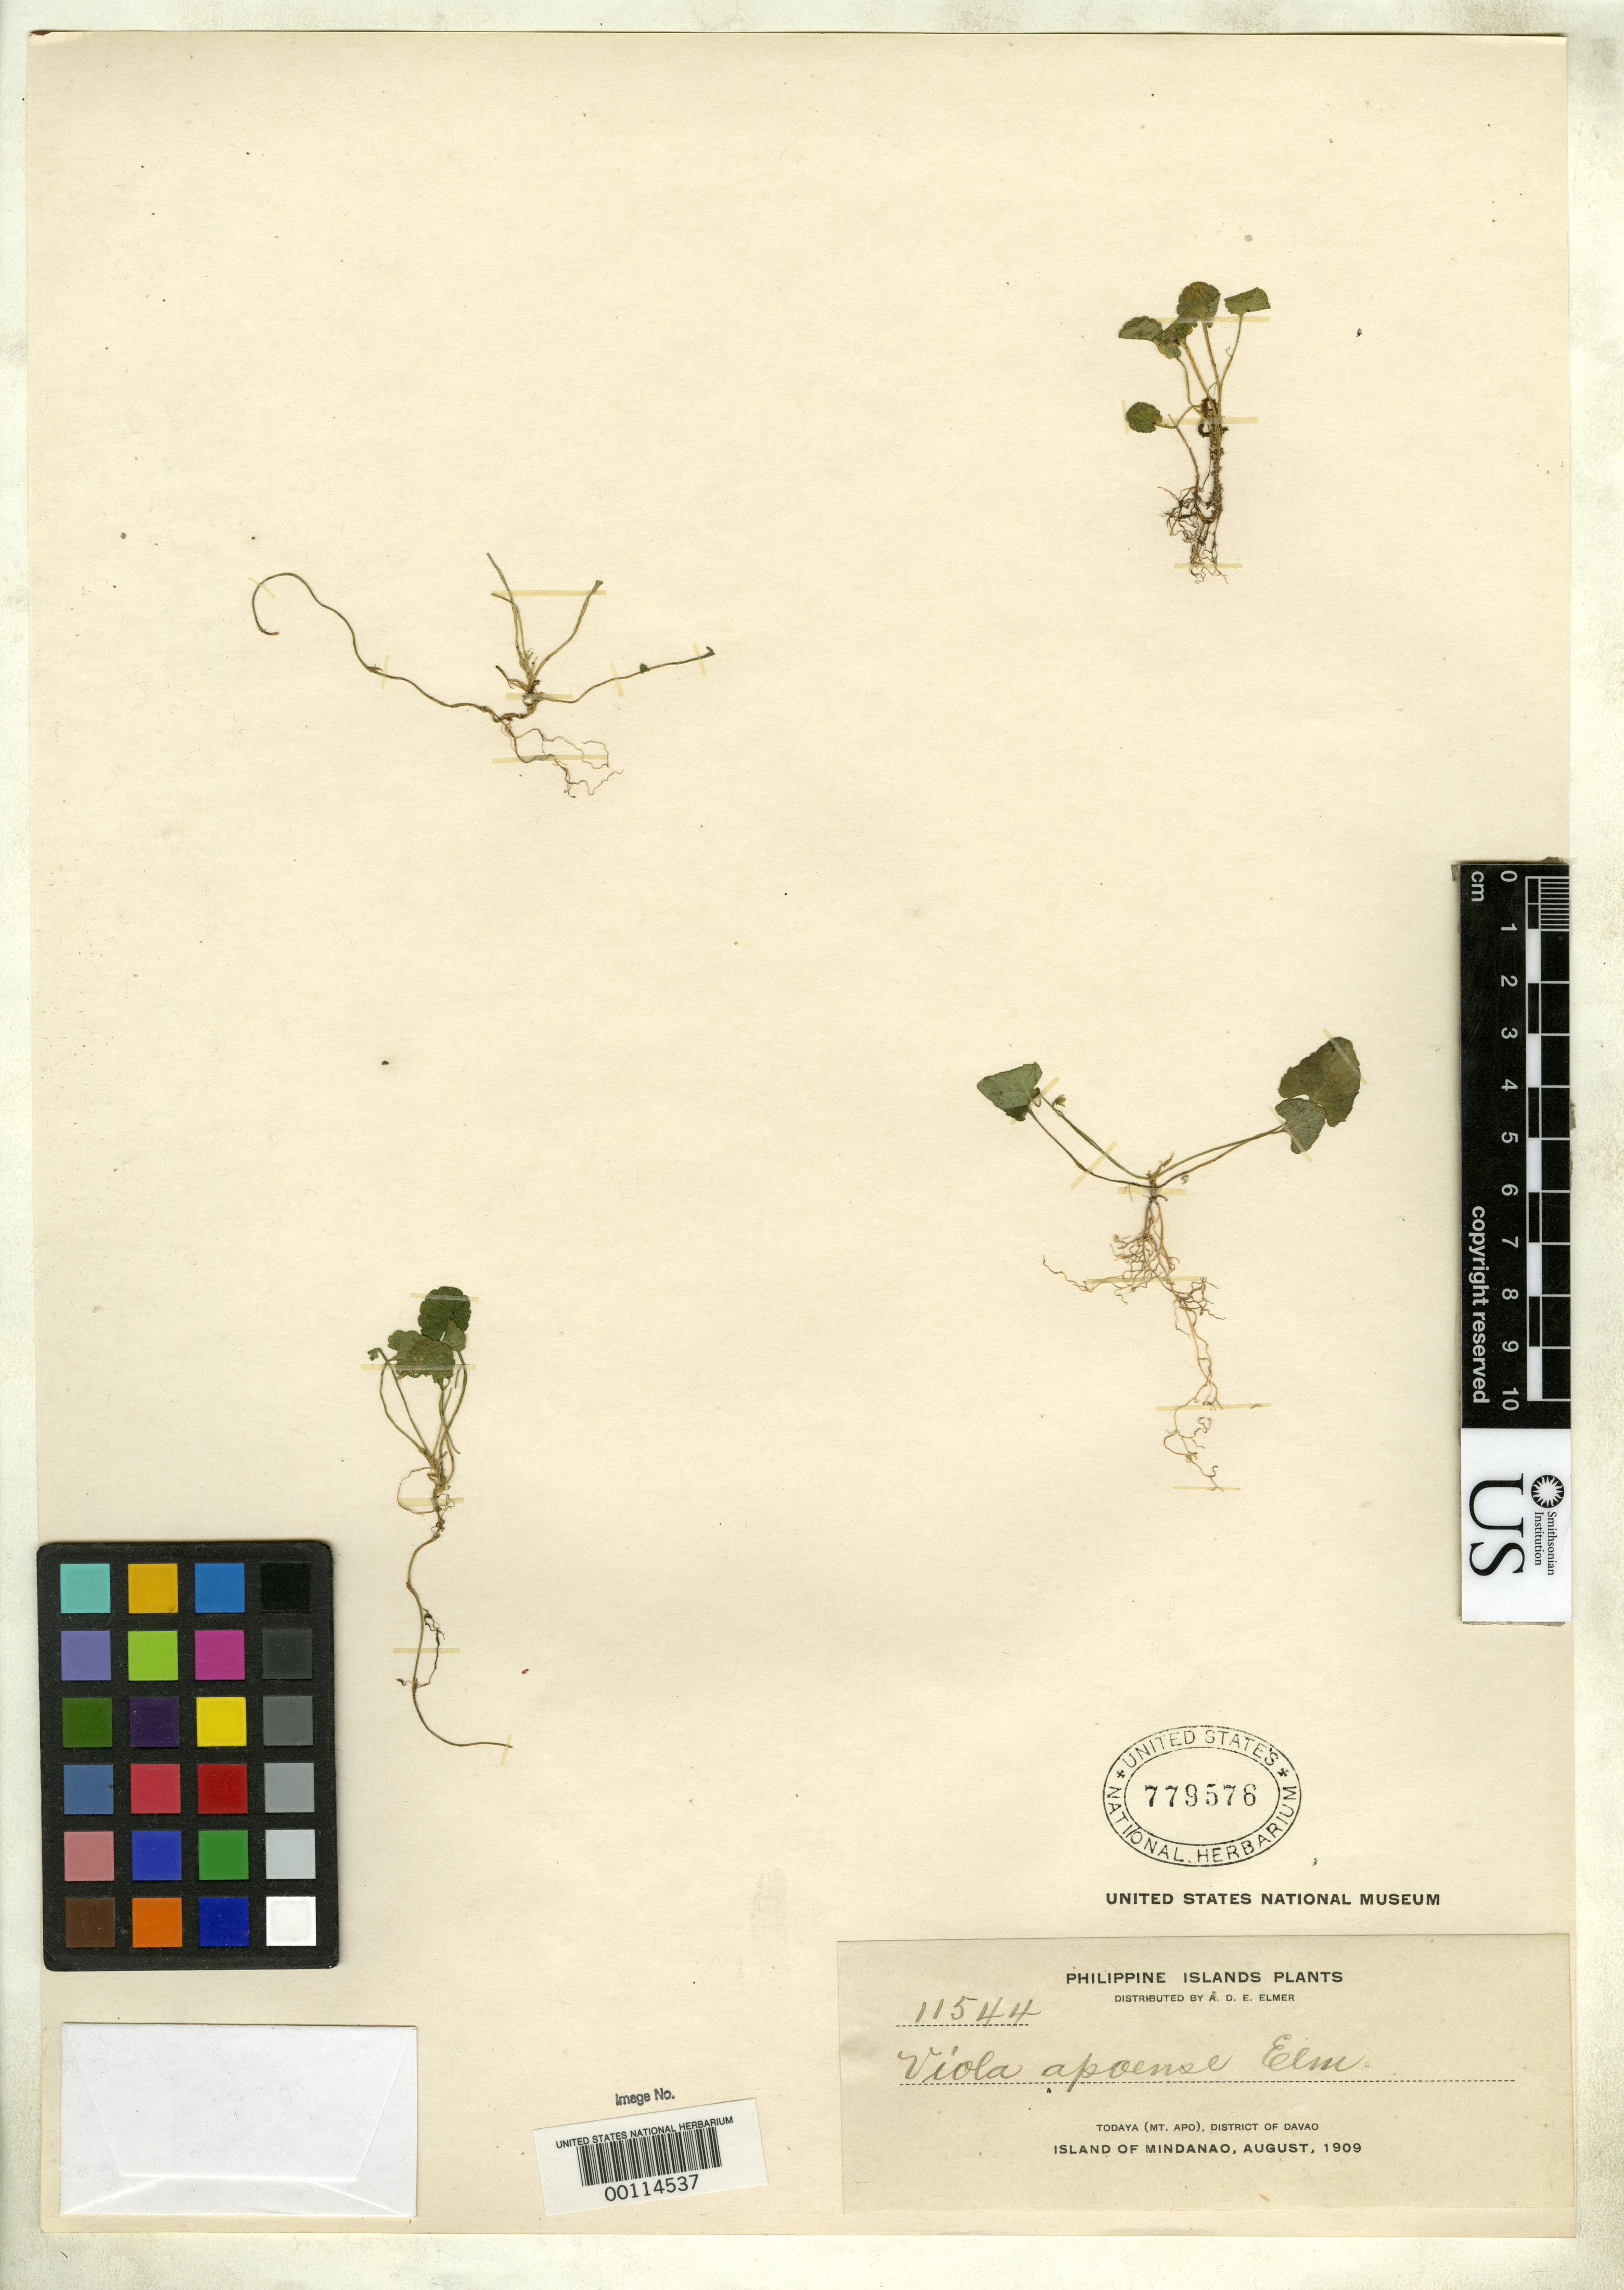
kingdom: Plantae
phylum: Tracheophyta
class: Magnoliopsida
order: Malpighiales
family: Violaceae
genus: Viola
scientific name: Viola apoensis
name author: Elmer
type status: Isotype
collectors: A. D. E. Elmer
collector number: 11544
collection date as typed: Aug 1909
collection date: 1909-08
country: Philippines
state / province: Davao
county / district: Davao del Sur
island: Mindanao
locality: Todaya (Mt. Apo), District of Davao, Island of Mindanao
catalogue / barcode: US 779576